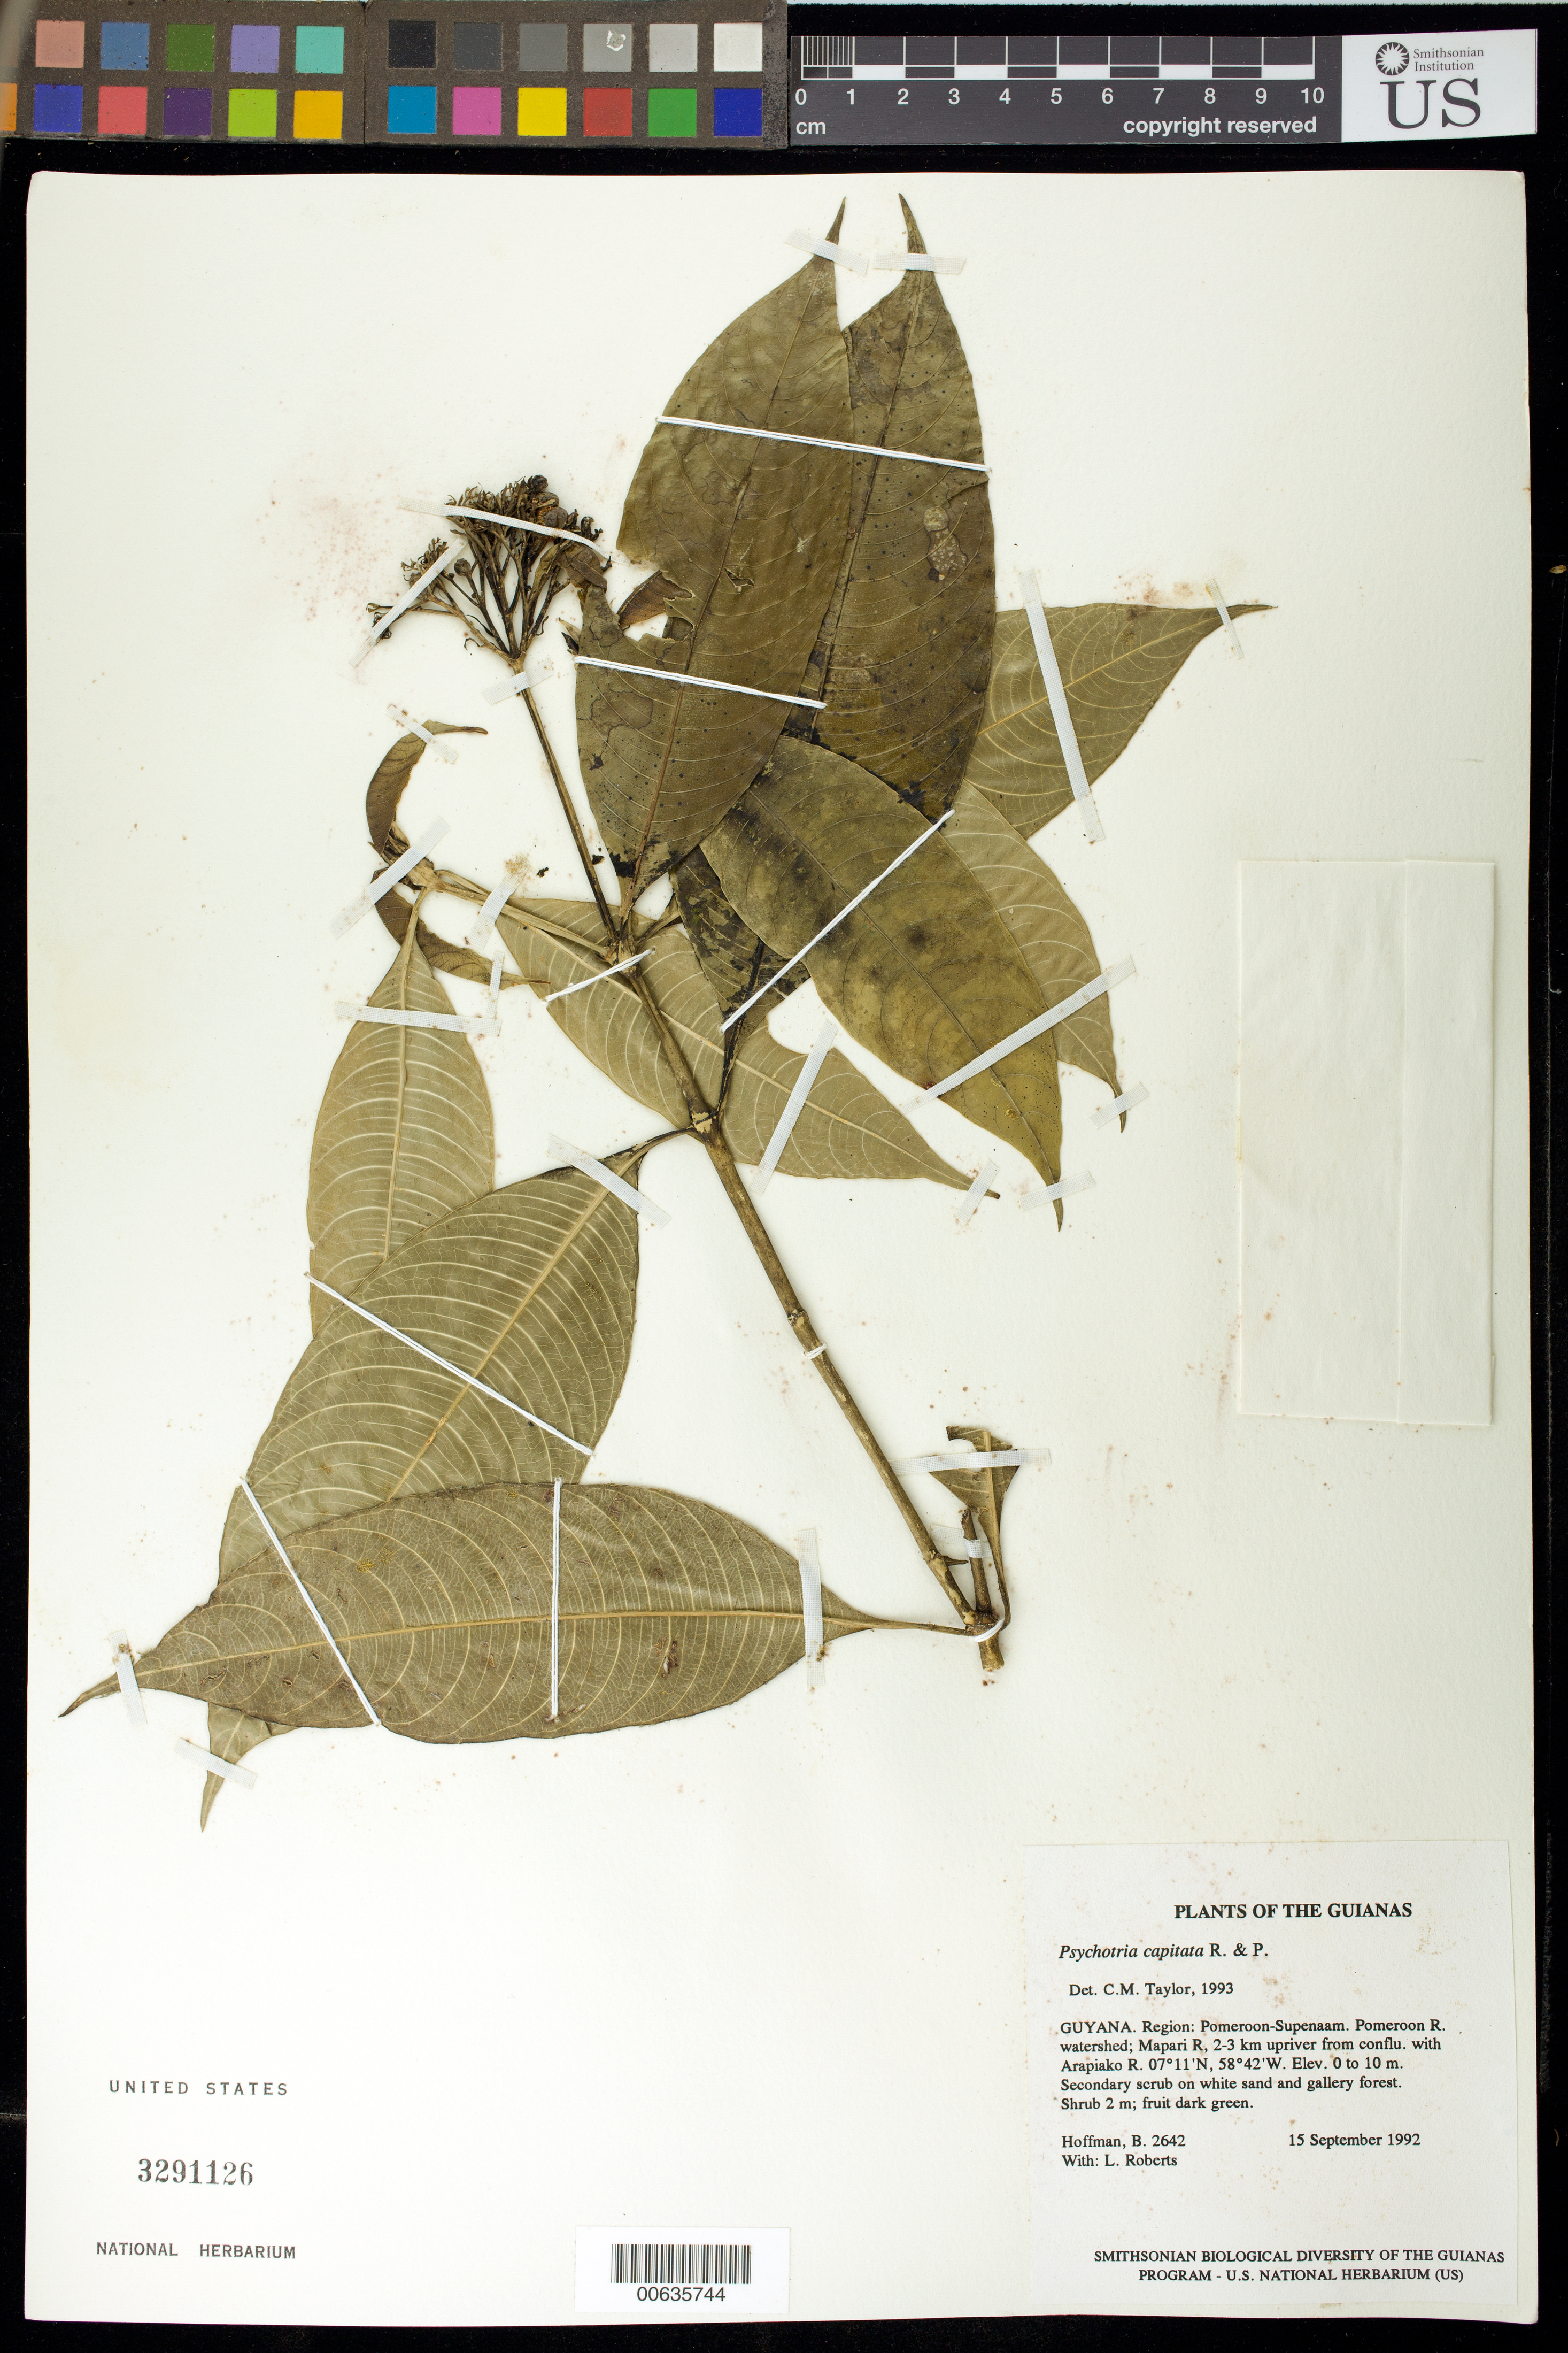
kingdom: Plantae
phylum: Tracheophyta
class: Magnoliopsida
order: Gentianales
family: Rubiaceae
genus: Palicourea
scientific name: Palicourea violacea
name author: (Aubl.) A. Rich.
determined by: Kirkbride, J. H., Jr.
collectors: B. Hoffman & L. Roberts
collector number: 2642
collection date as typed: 15 September 1992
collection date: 1992-09-15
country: Guyana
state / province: Pomeroon-Supenaam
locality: Pomeroon River watershed; Mapari River, 2-3 km upriver from confluence with Arapiako River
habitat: Secondary scrub on white sand and gallery forest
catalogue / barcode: US 3291126